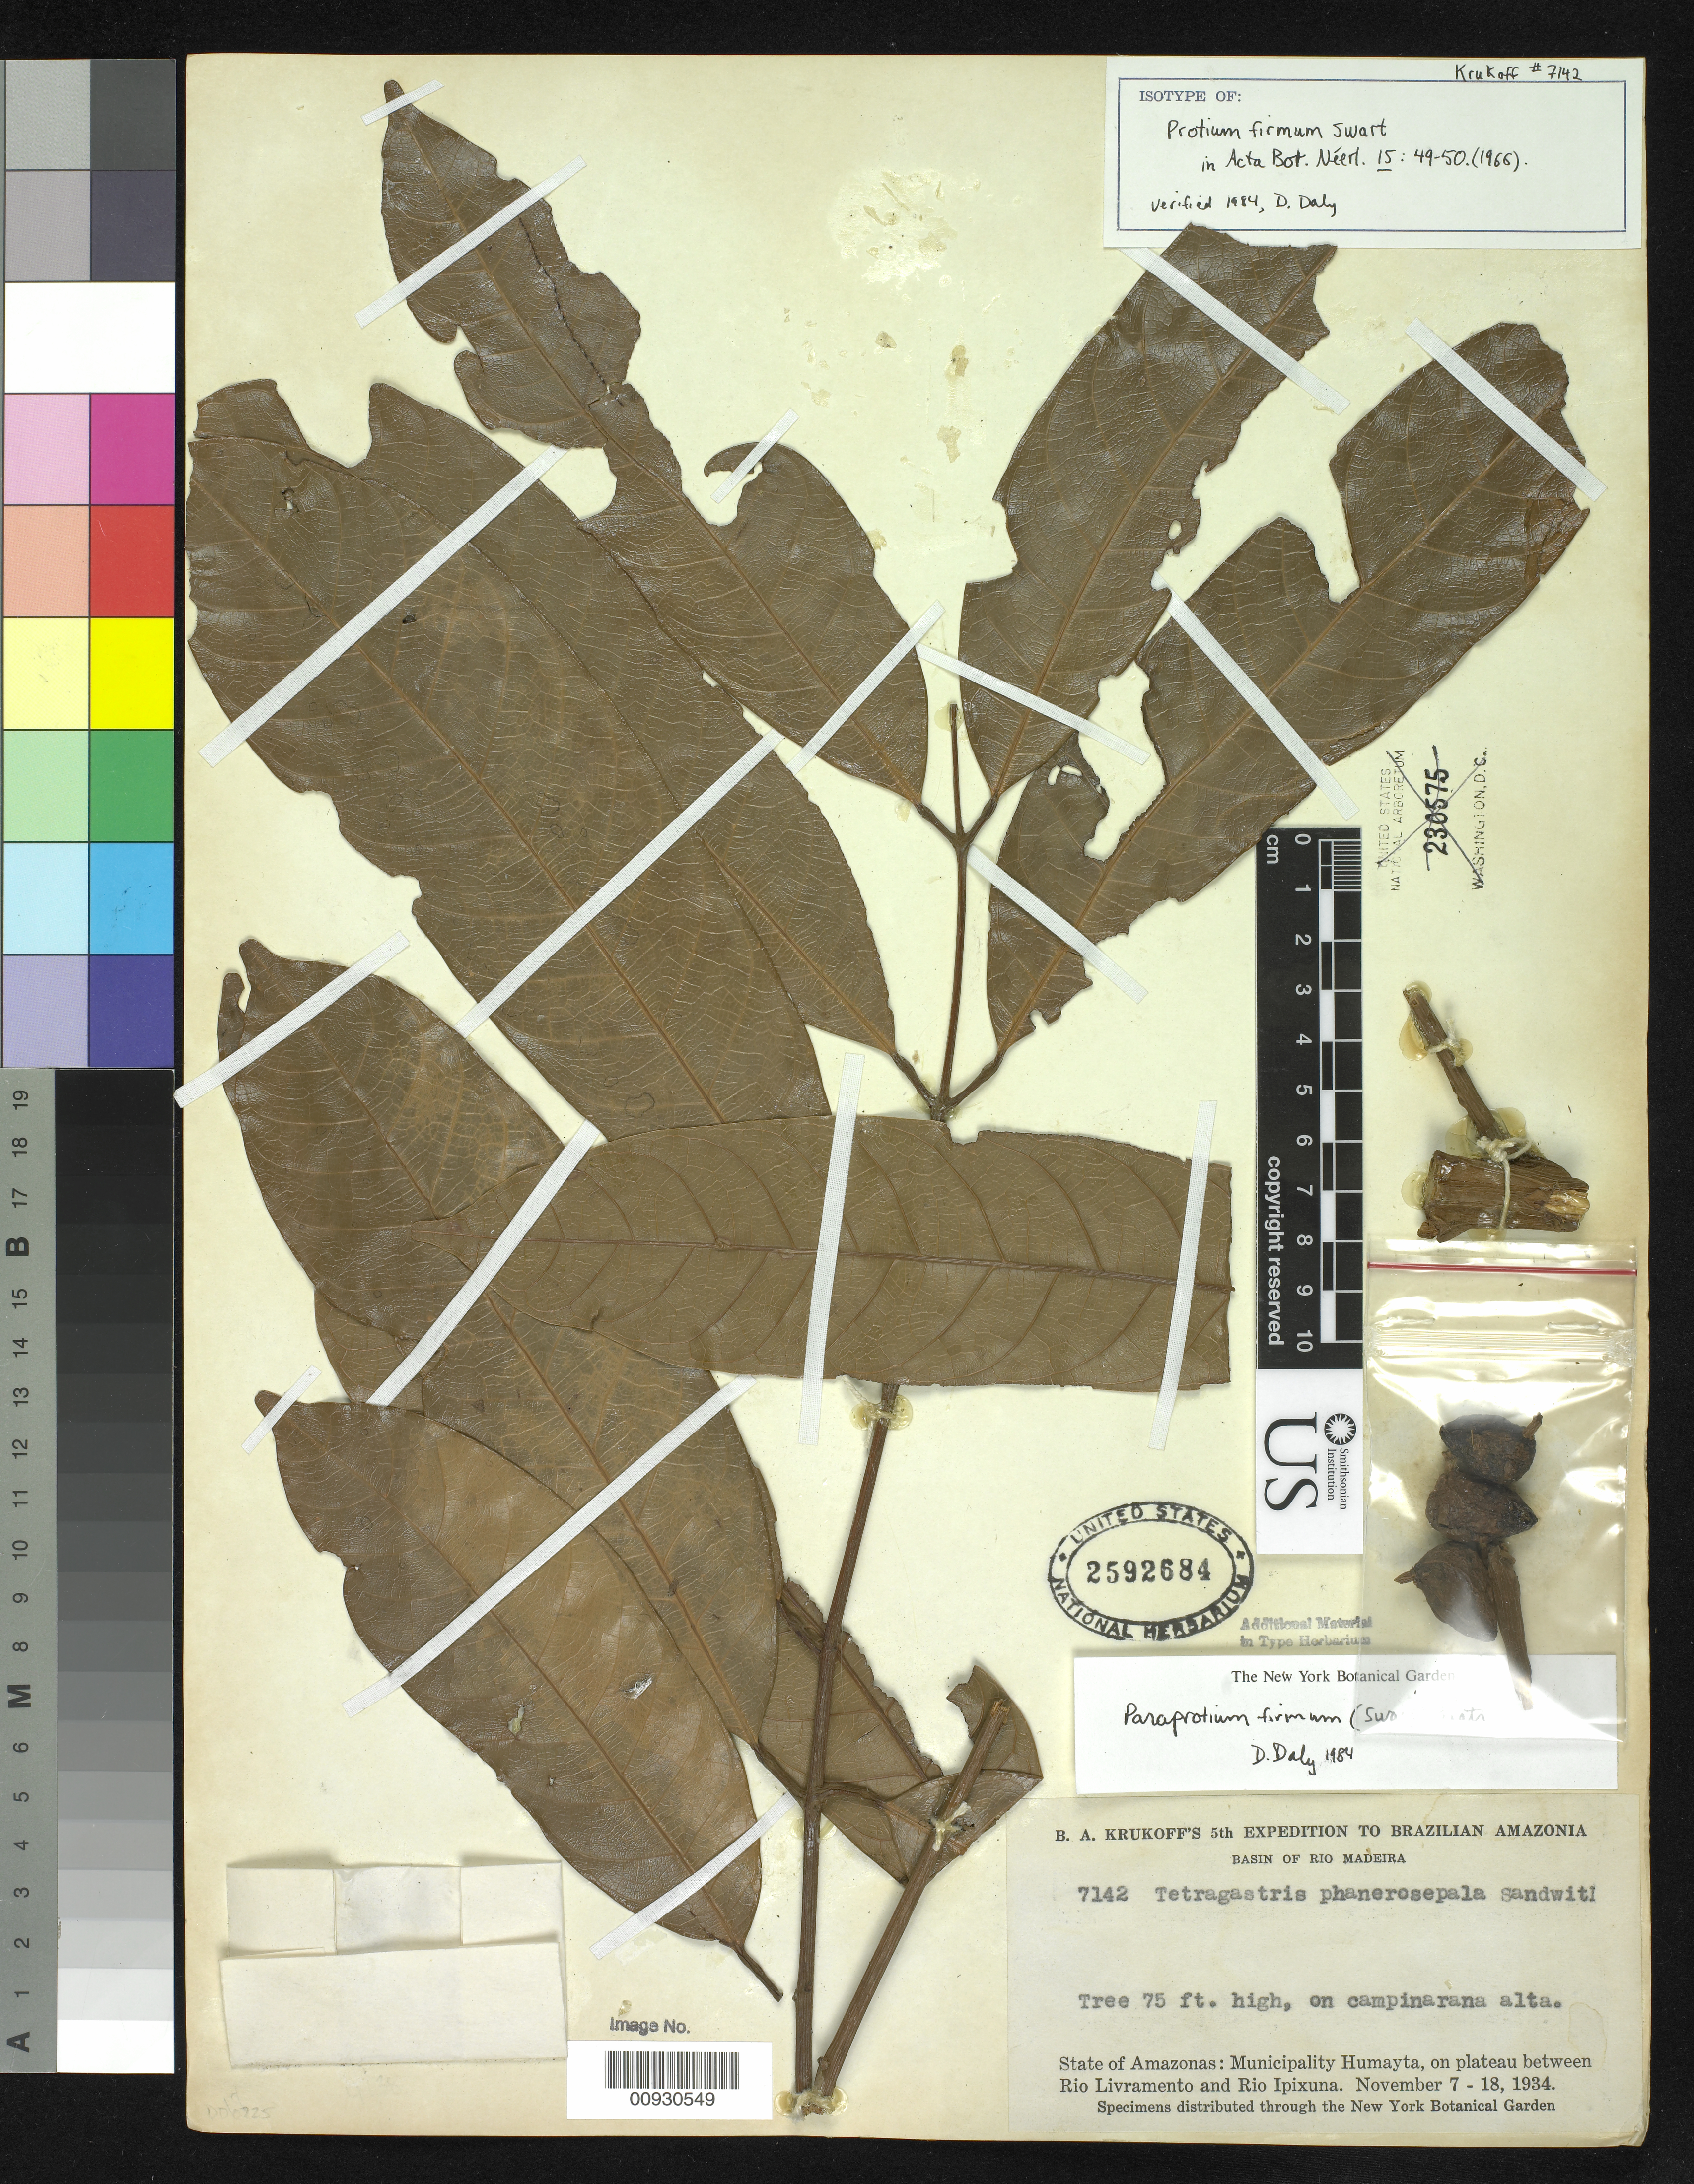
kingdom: Plantae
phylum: Tracheophyta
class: Magnoliopsida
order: Sapindales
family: Burseraceae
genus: Protium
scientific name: Protium firmum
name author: Swart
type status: Isotype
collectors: B. A. Krukoff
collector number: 7142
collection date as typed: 07 Nov 1934 to 18 Nov 1934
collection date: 1934-11-07/1934-11-18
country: Brazil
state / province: Amazonas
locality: Humayta. Between Rio Livramento and Rio Ipixuma.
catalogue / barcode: US 2592684